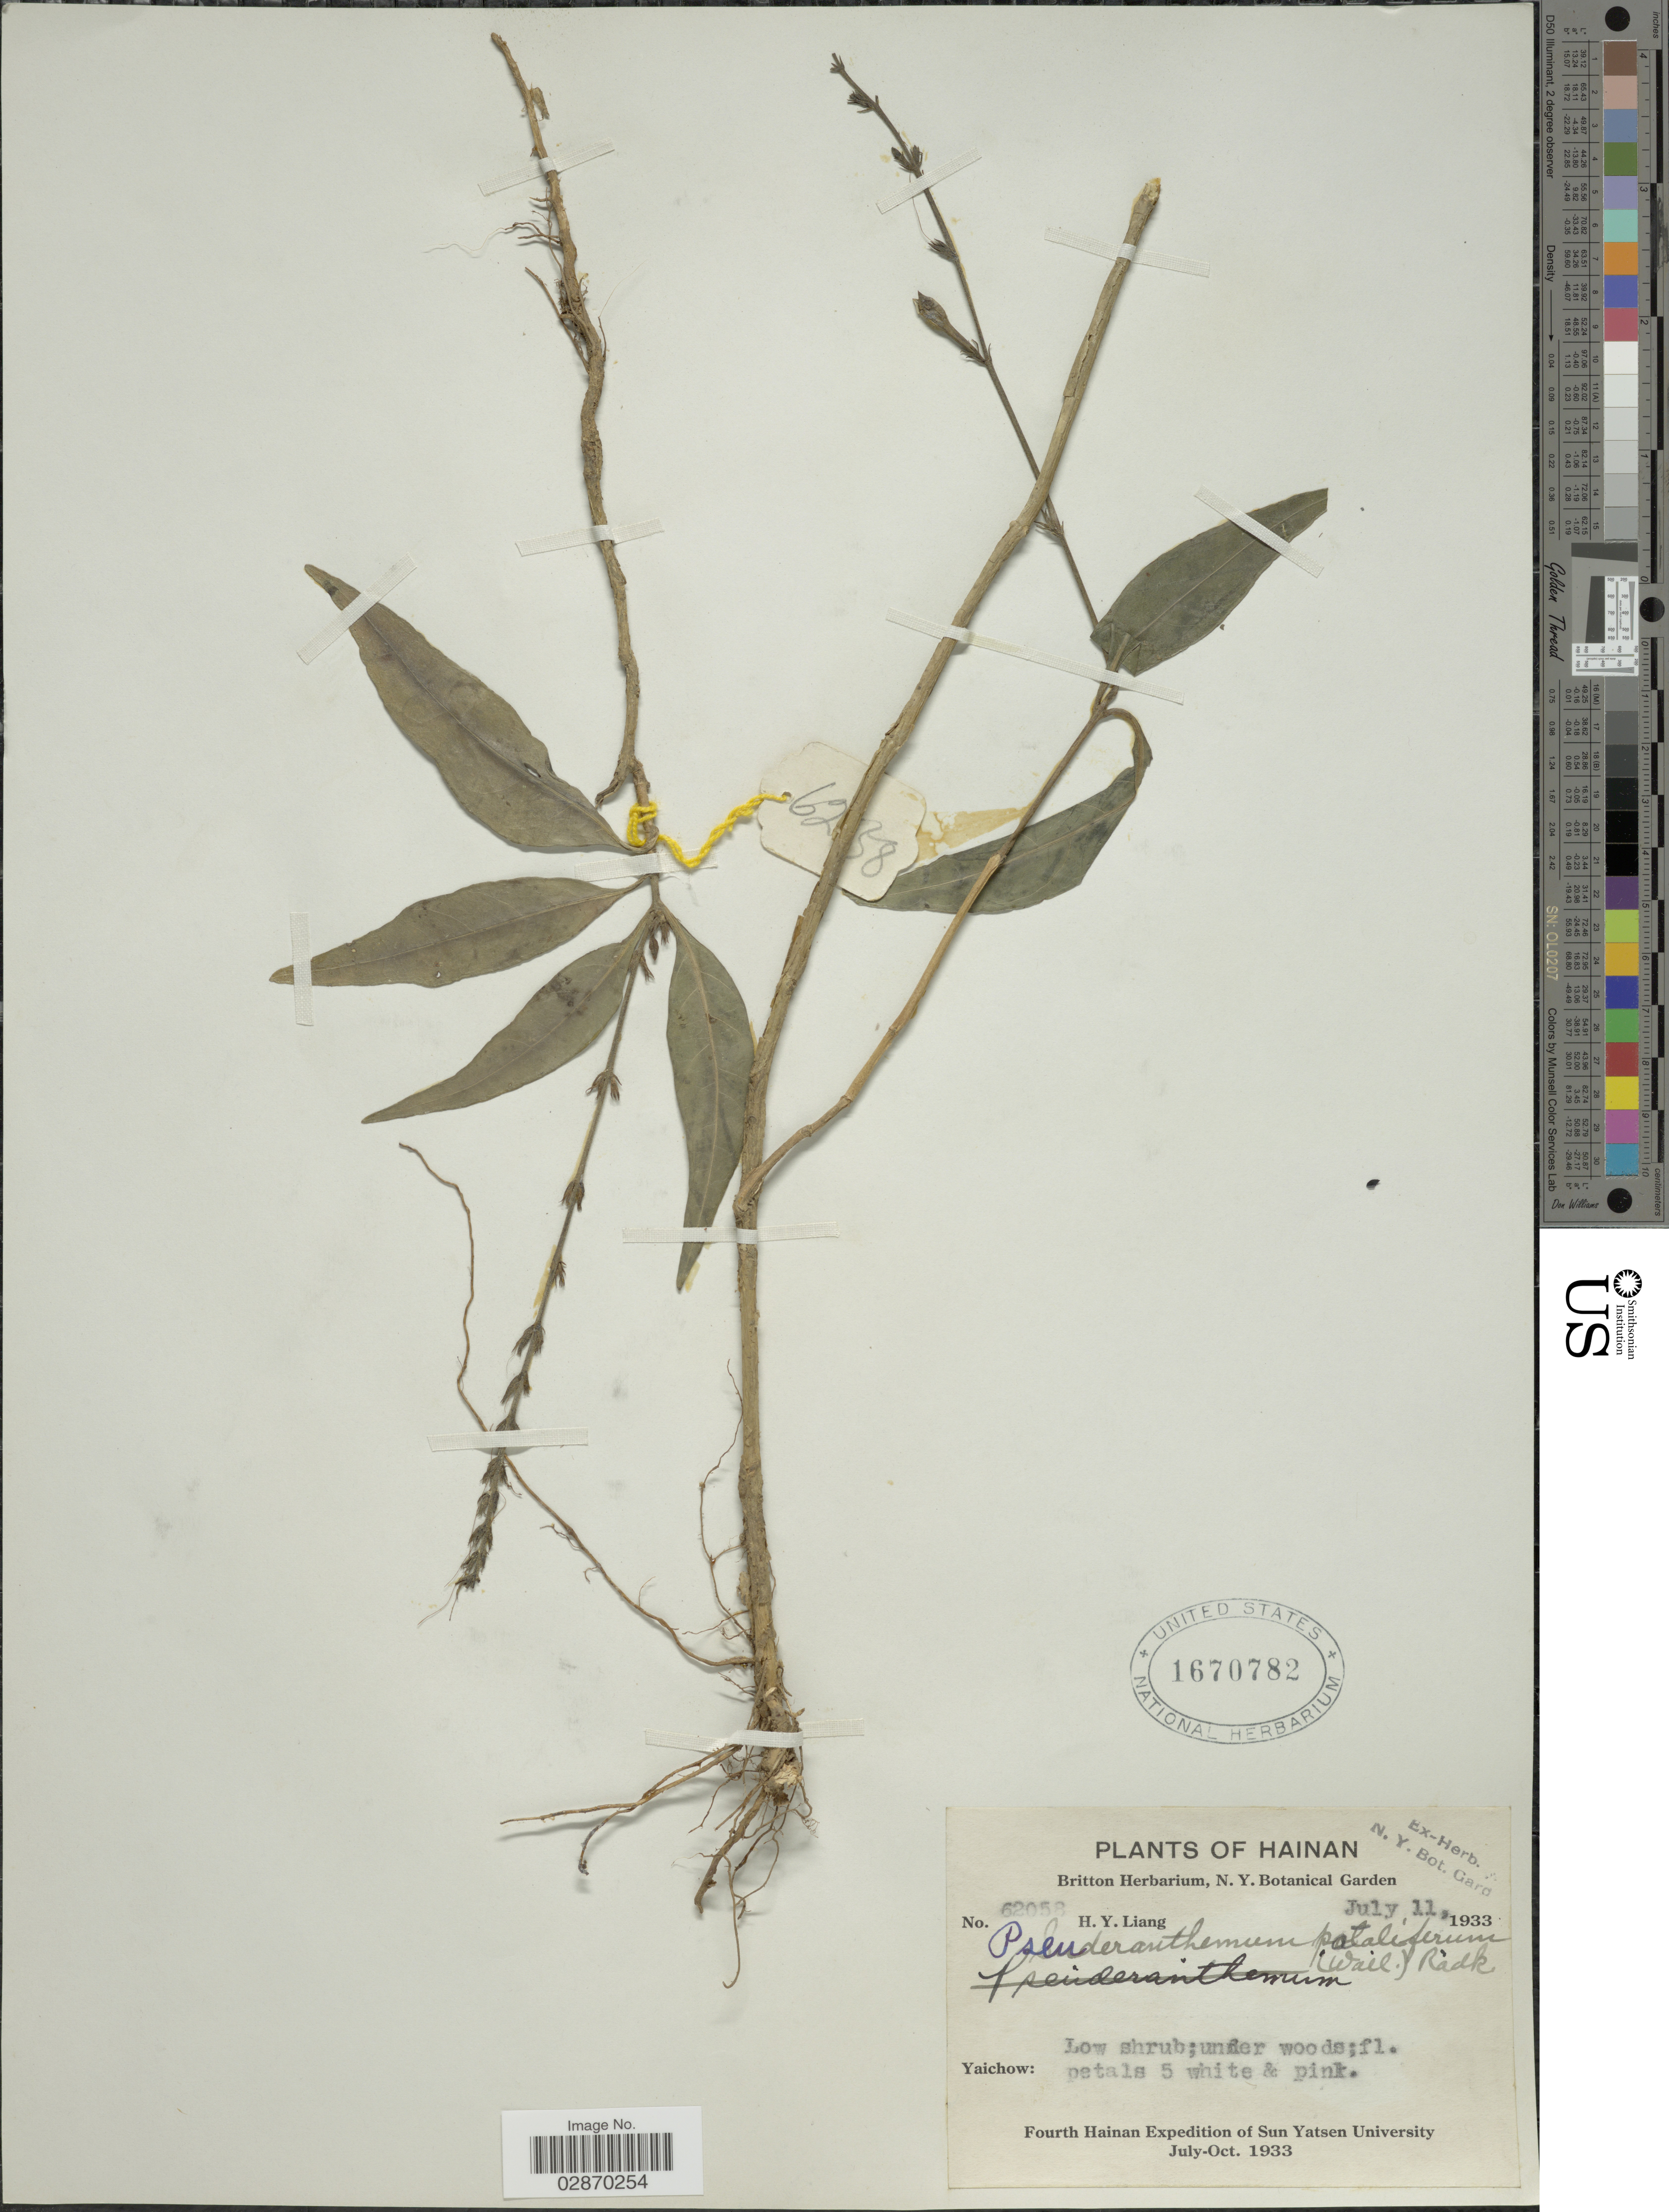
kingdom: Plantae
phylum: Tracheophyta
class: Magnoliopsida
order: Lamiales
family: Acanthaceae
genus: Pseuderanthemum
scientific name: Pseuderanthemum palatiferum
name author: (Wall.) Radlk.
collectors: H. Y. Liang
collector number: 62058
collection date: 1933-07-11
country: China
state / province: Hainan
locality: Yaichow.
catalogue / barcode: US 1670782